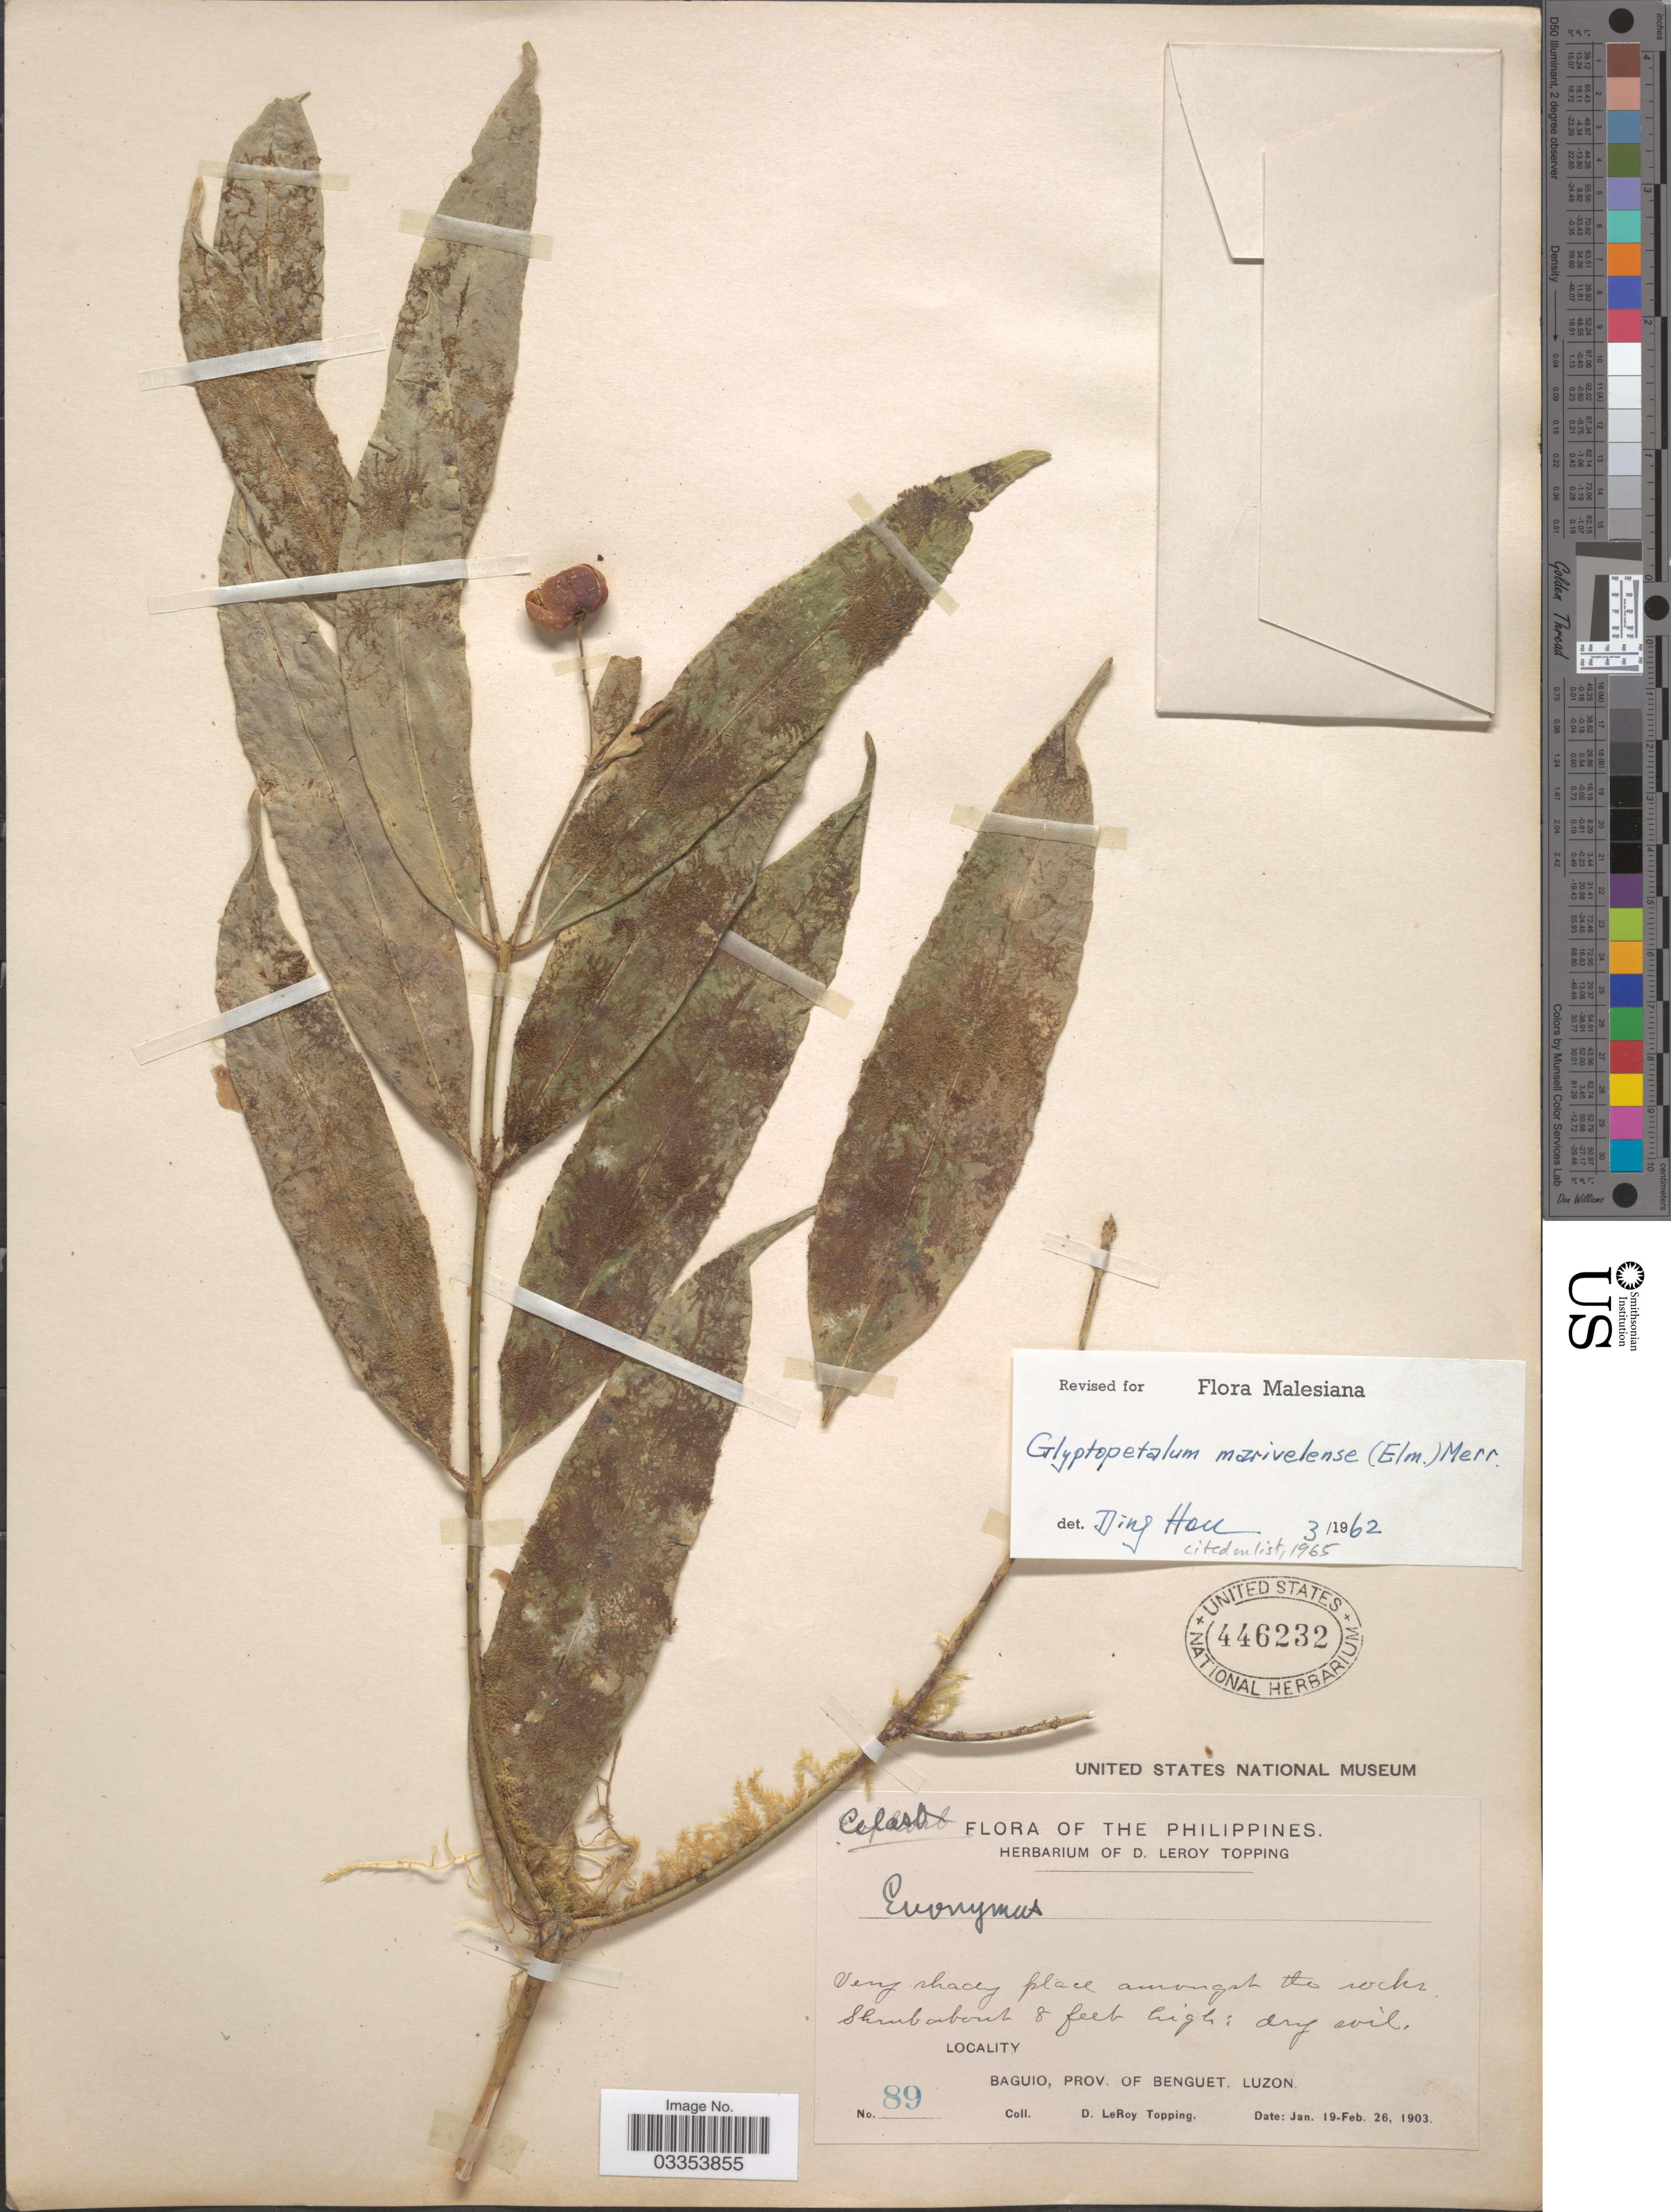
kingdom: Plantae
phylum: Tracheophyta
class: Magnoliopsida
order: Celastrales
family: Celastraceae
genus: Glyptopetalum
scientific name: Glyptopetalum marivelense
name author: Merr.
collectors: D. L. Topping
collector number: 89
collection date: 1903-01-19/1903-02-26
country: Philippines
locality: Baguio, Prov. of Benguet, Luzon.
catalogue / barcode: US 446232